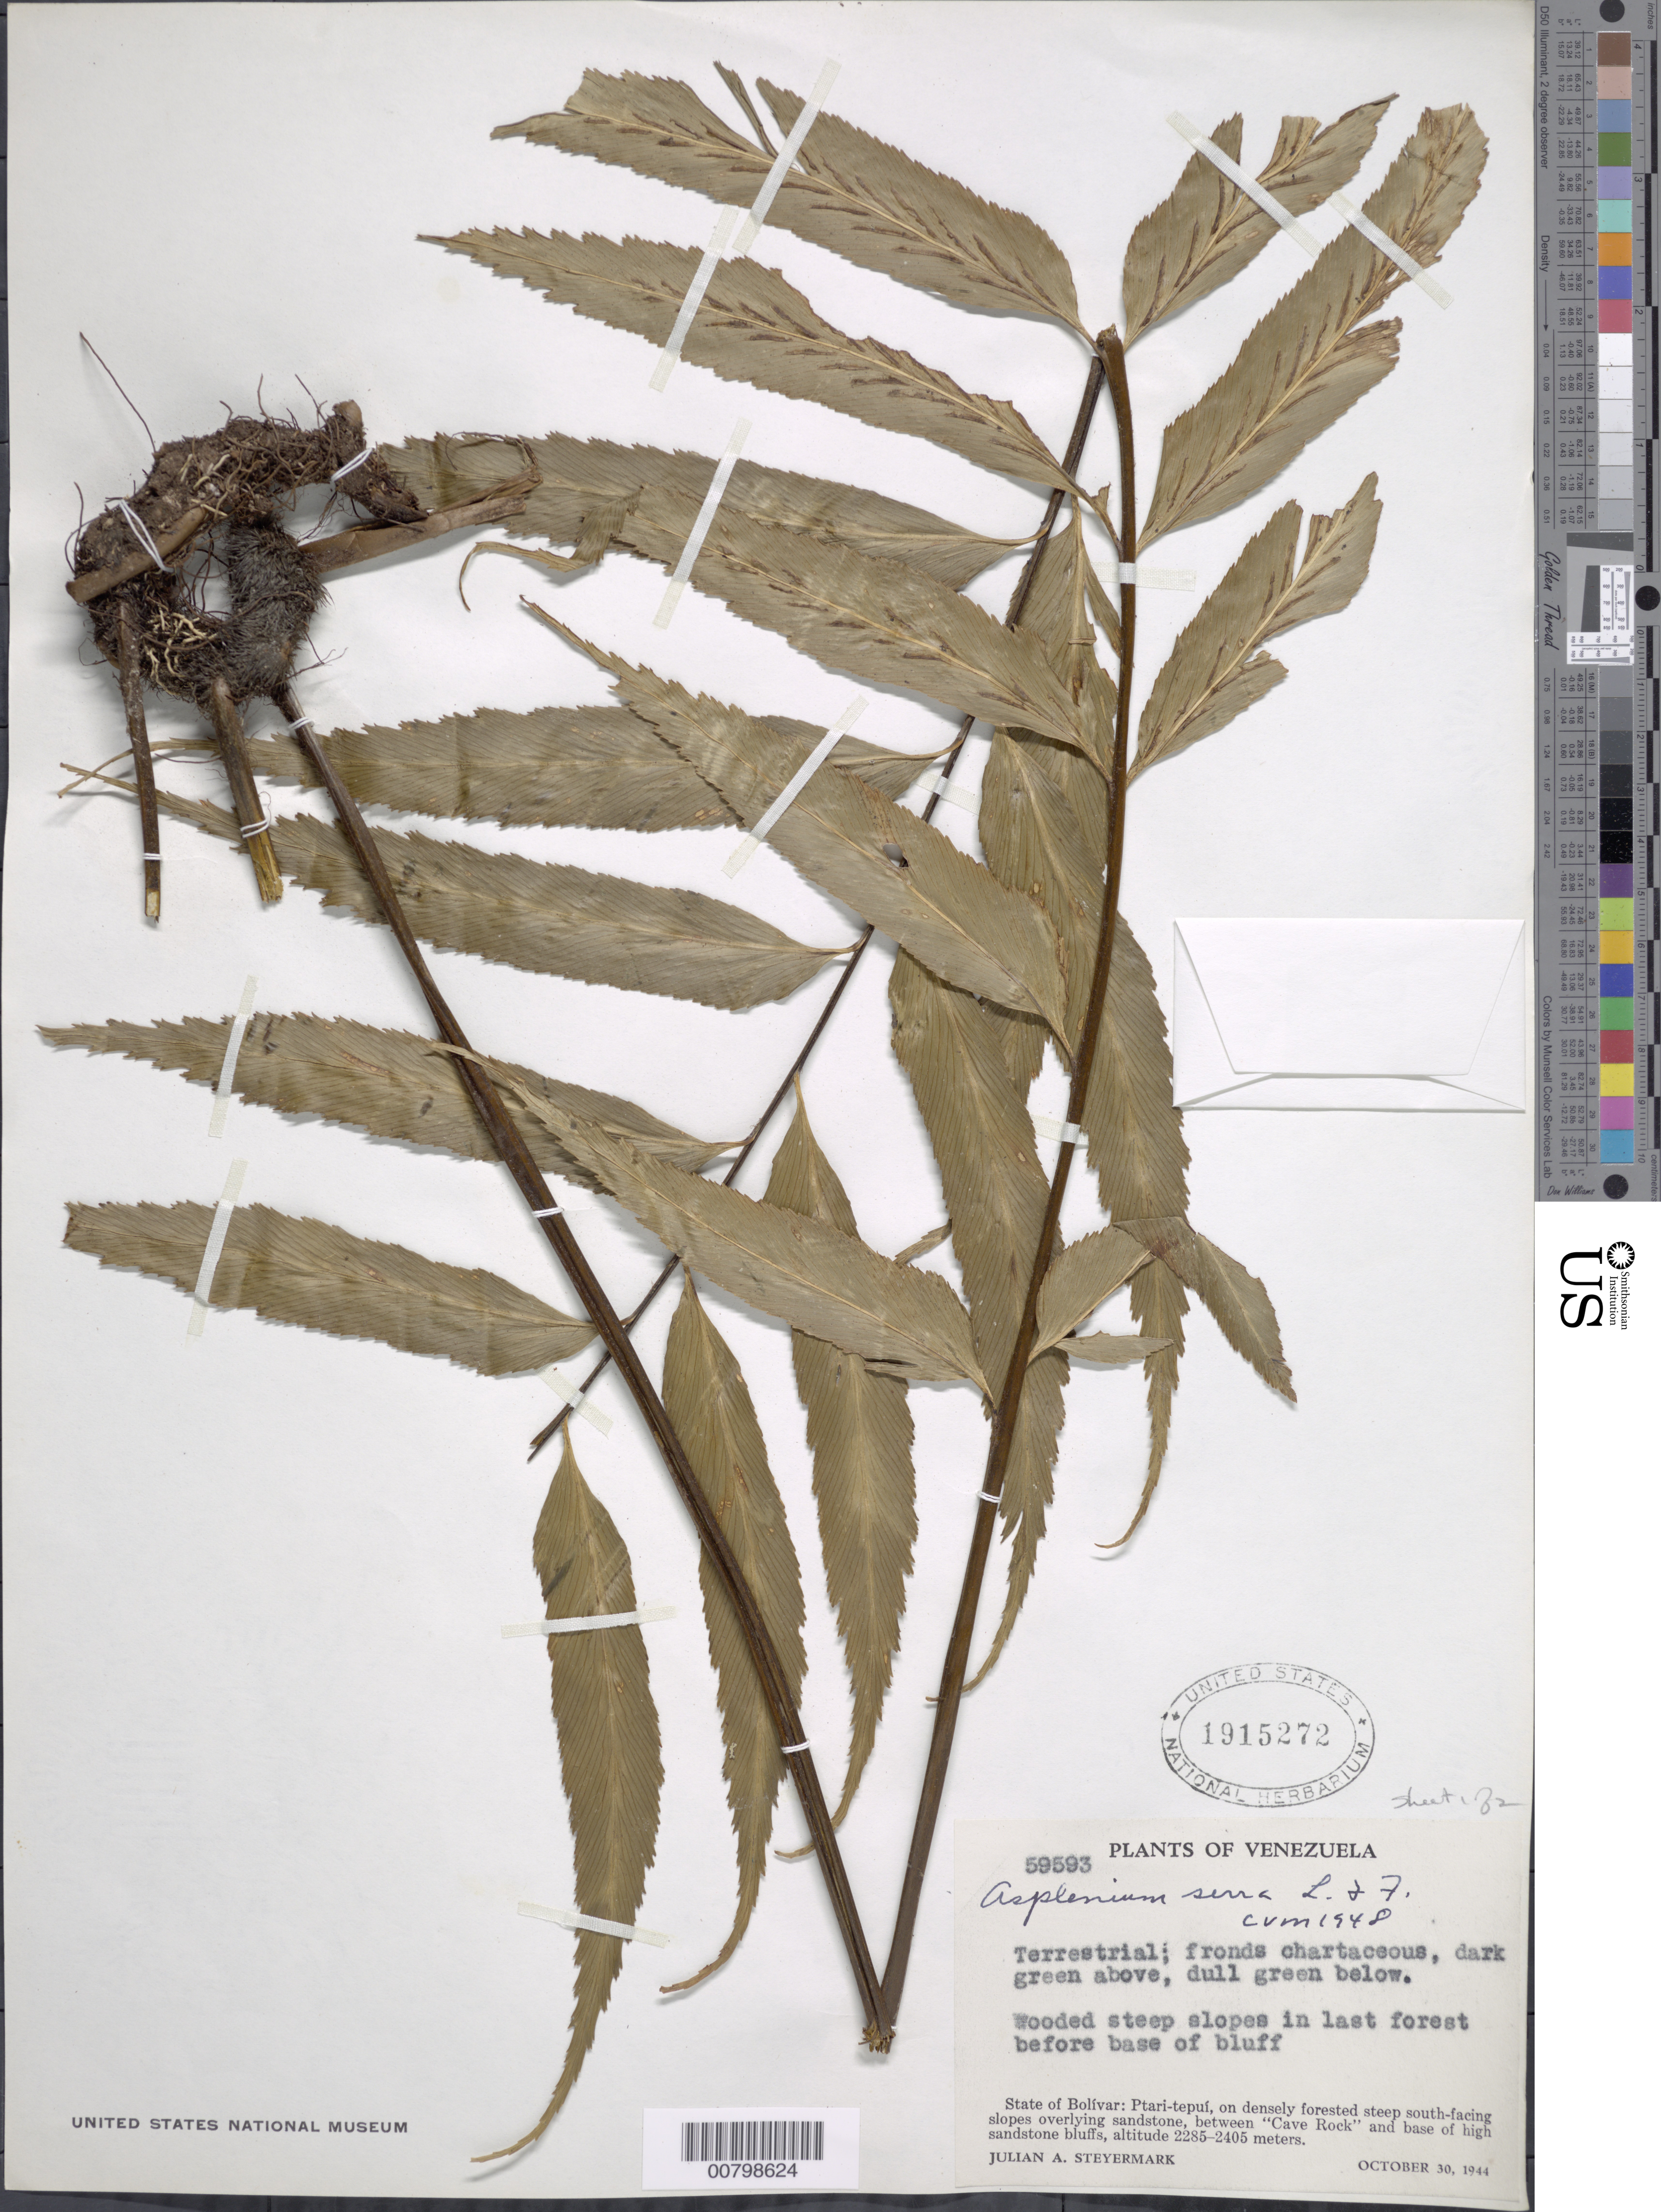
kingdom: Plantae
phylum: Tracheophyta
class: Polypodiopsida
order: Polypodiales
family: Aspleniaceae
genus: Asplenium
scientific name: Asplenium serra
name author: Langsd. & Fisch.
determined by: Morton, C. V.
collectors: J. Steyermark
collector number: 59593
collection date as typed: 30-Oct-44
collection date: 1944-10-30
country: Venezuela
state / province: Bolívar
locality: Ptari-tepuí, between "Cave Rock" and base of high sandstone bluffs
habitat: Wooded steep slopes in last forest before base of bluff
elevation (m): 2285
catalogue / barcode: US 1915272